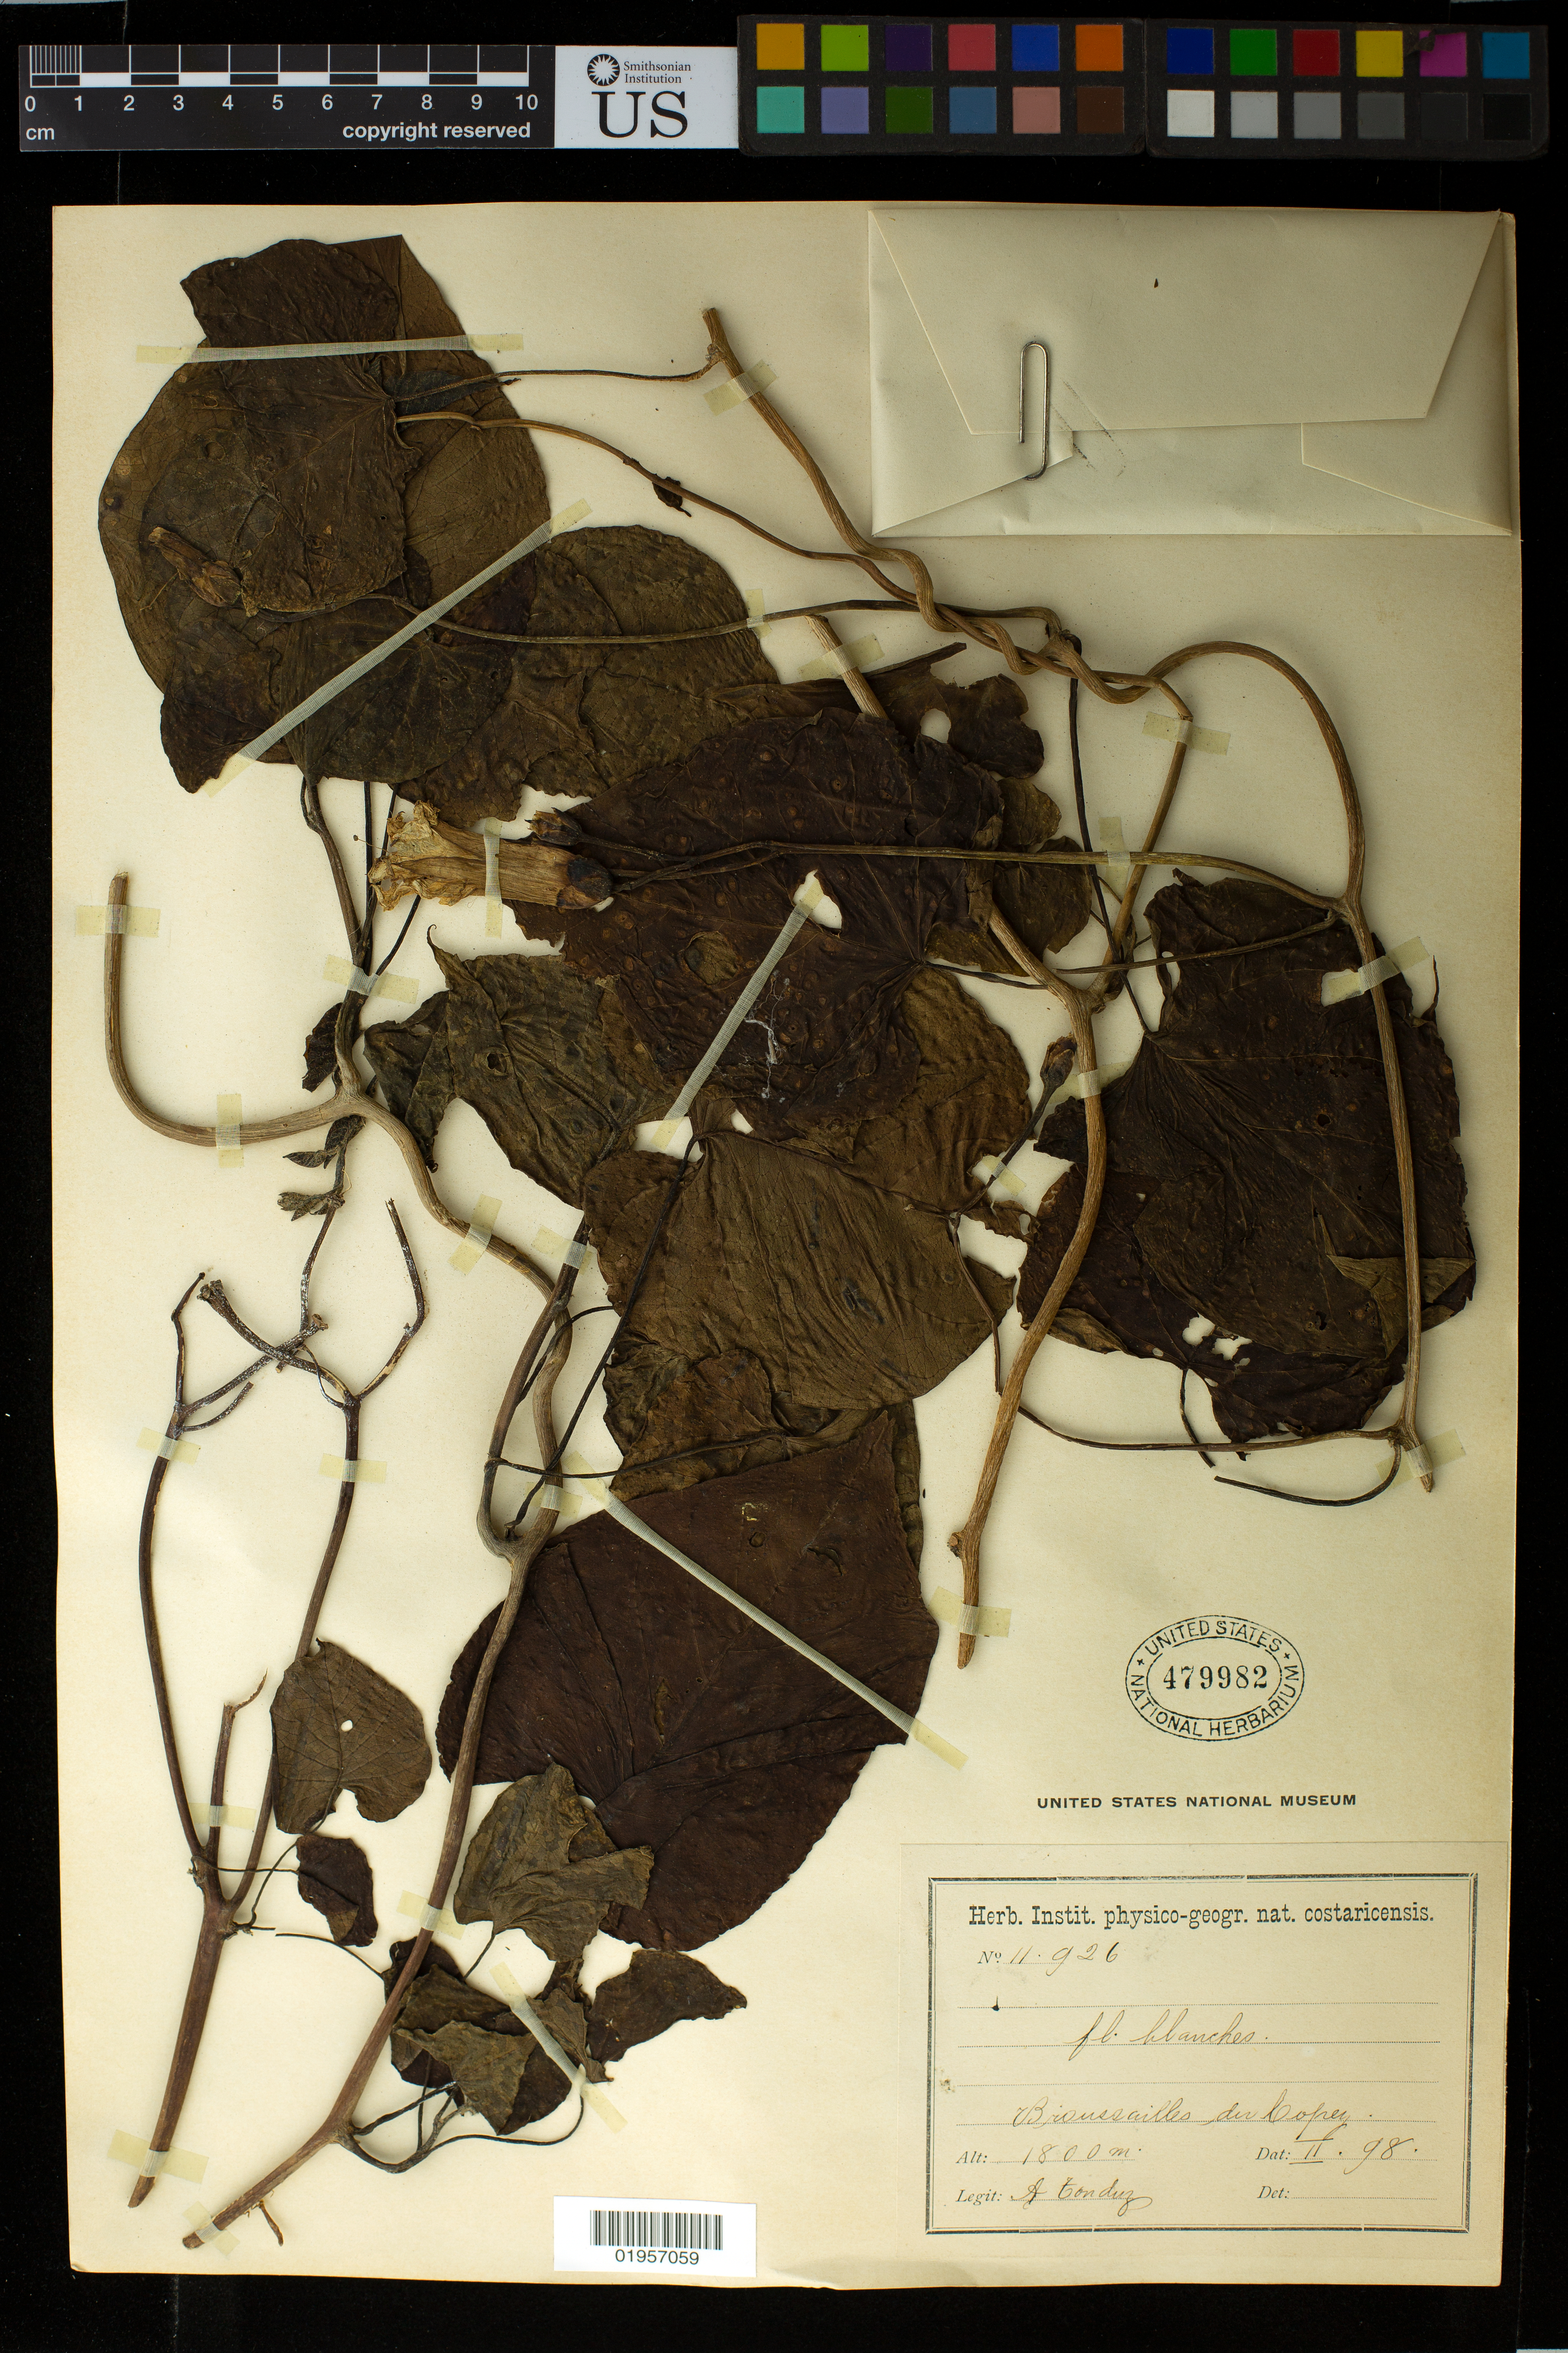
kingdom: Plantae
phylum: Tracheophyta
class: Magnoliopsida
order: Solanales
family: Convolvulaceae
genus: Ipomoea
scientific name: Ipomoea chiriquiensis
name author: Standl. in Woodson & Schery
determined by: Austin, D. F.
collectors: A. Tonduz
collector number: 11926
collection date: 1898-02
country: Costa Rica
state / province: San José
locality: Braussailles du Copey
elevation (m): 1800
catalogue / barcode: US 479982